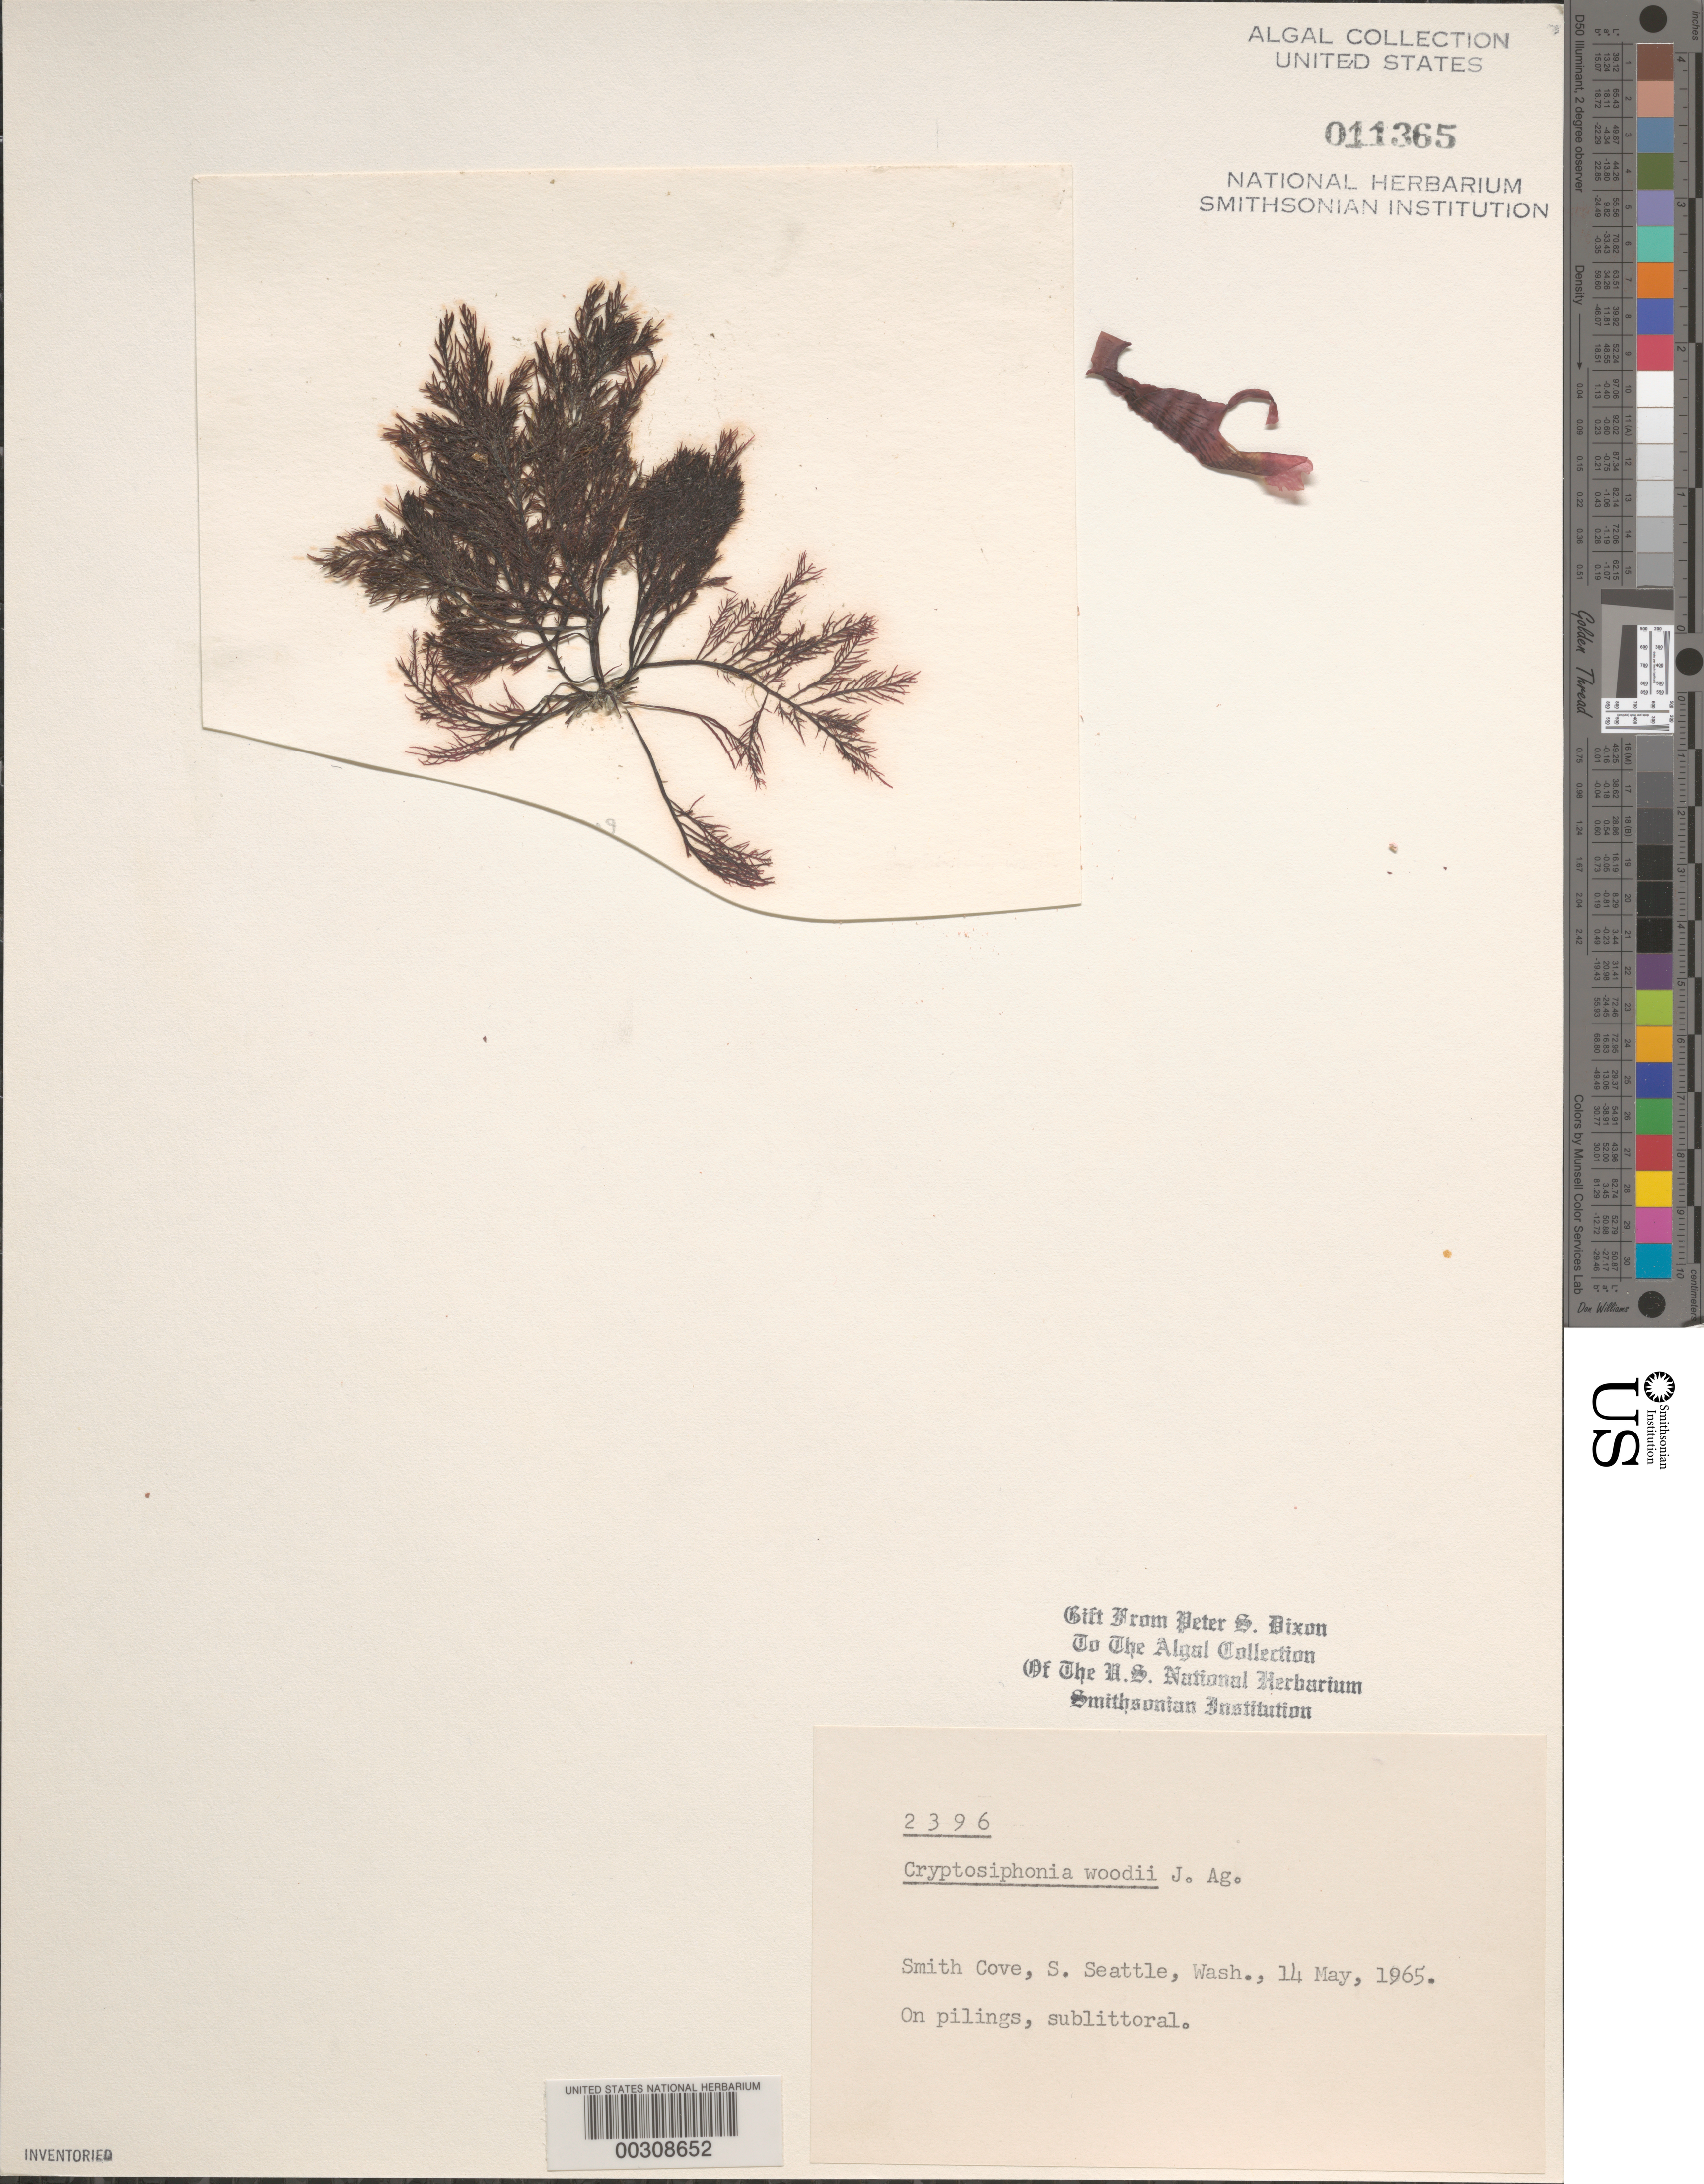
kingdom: Plantae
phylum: Rhodophyta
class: Florideophyceae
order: Gigartinales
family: Dumontiaceae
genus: Cryptosiphonia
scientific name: Cryptosiphonia woodii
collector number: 2396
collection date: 1965-05-14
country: United States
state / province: Washington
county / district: King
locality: Smith Cove. S. Seattle.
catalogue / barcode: US 11365